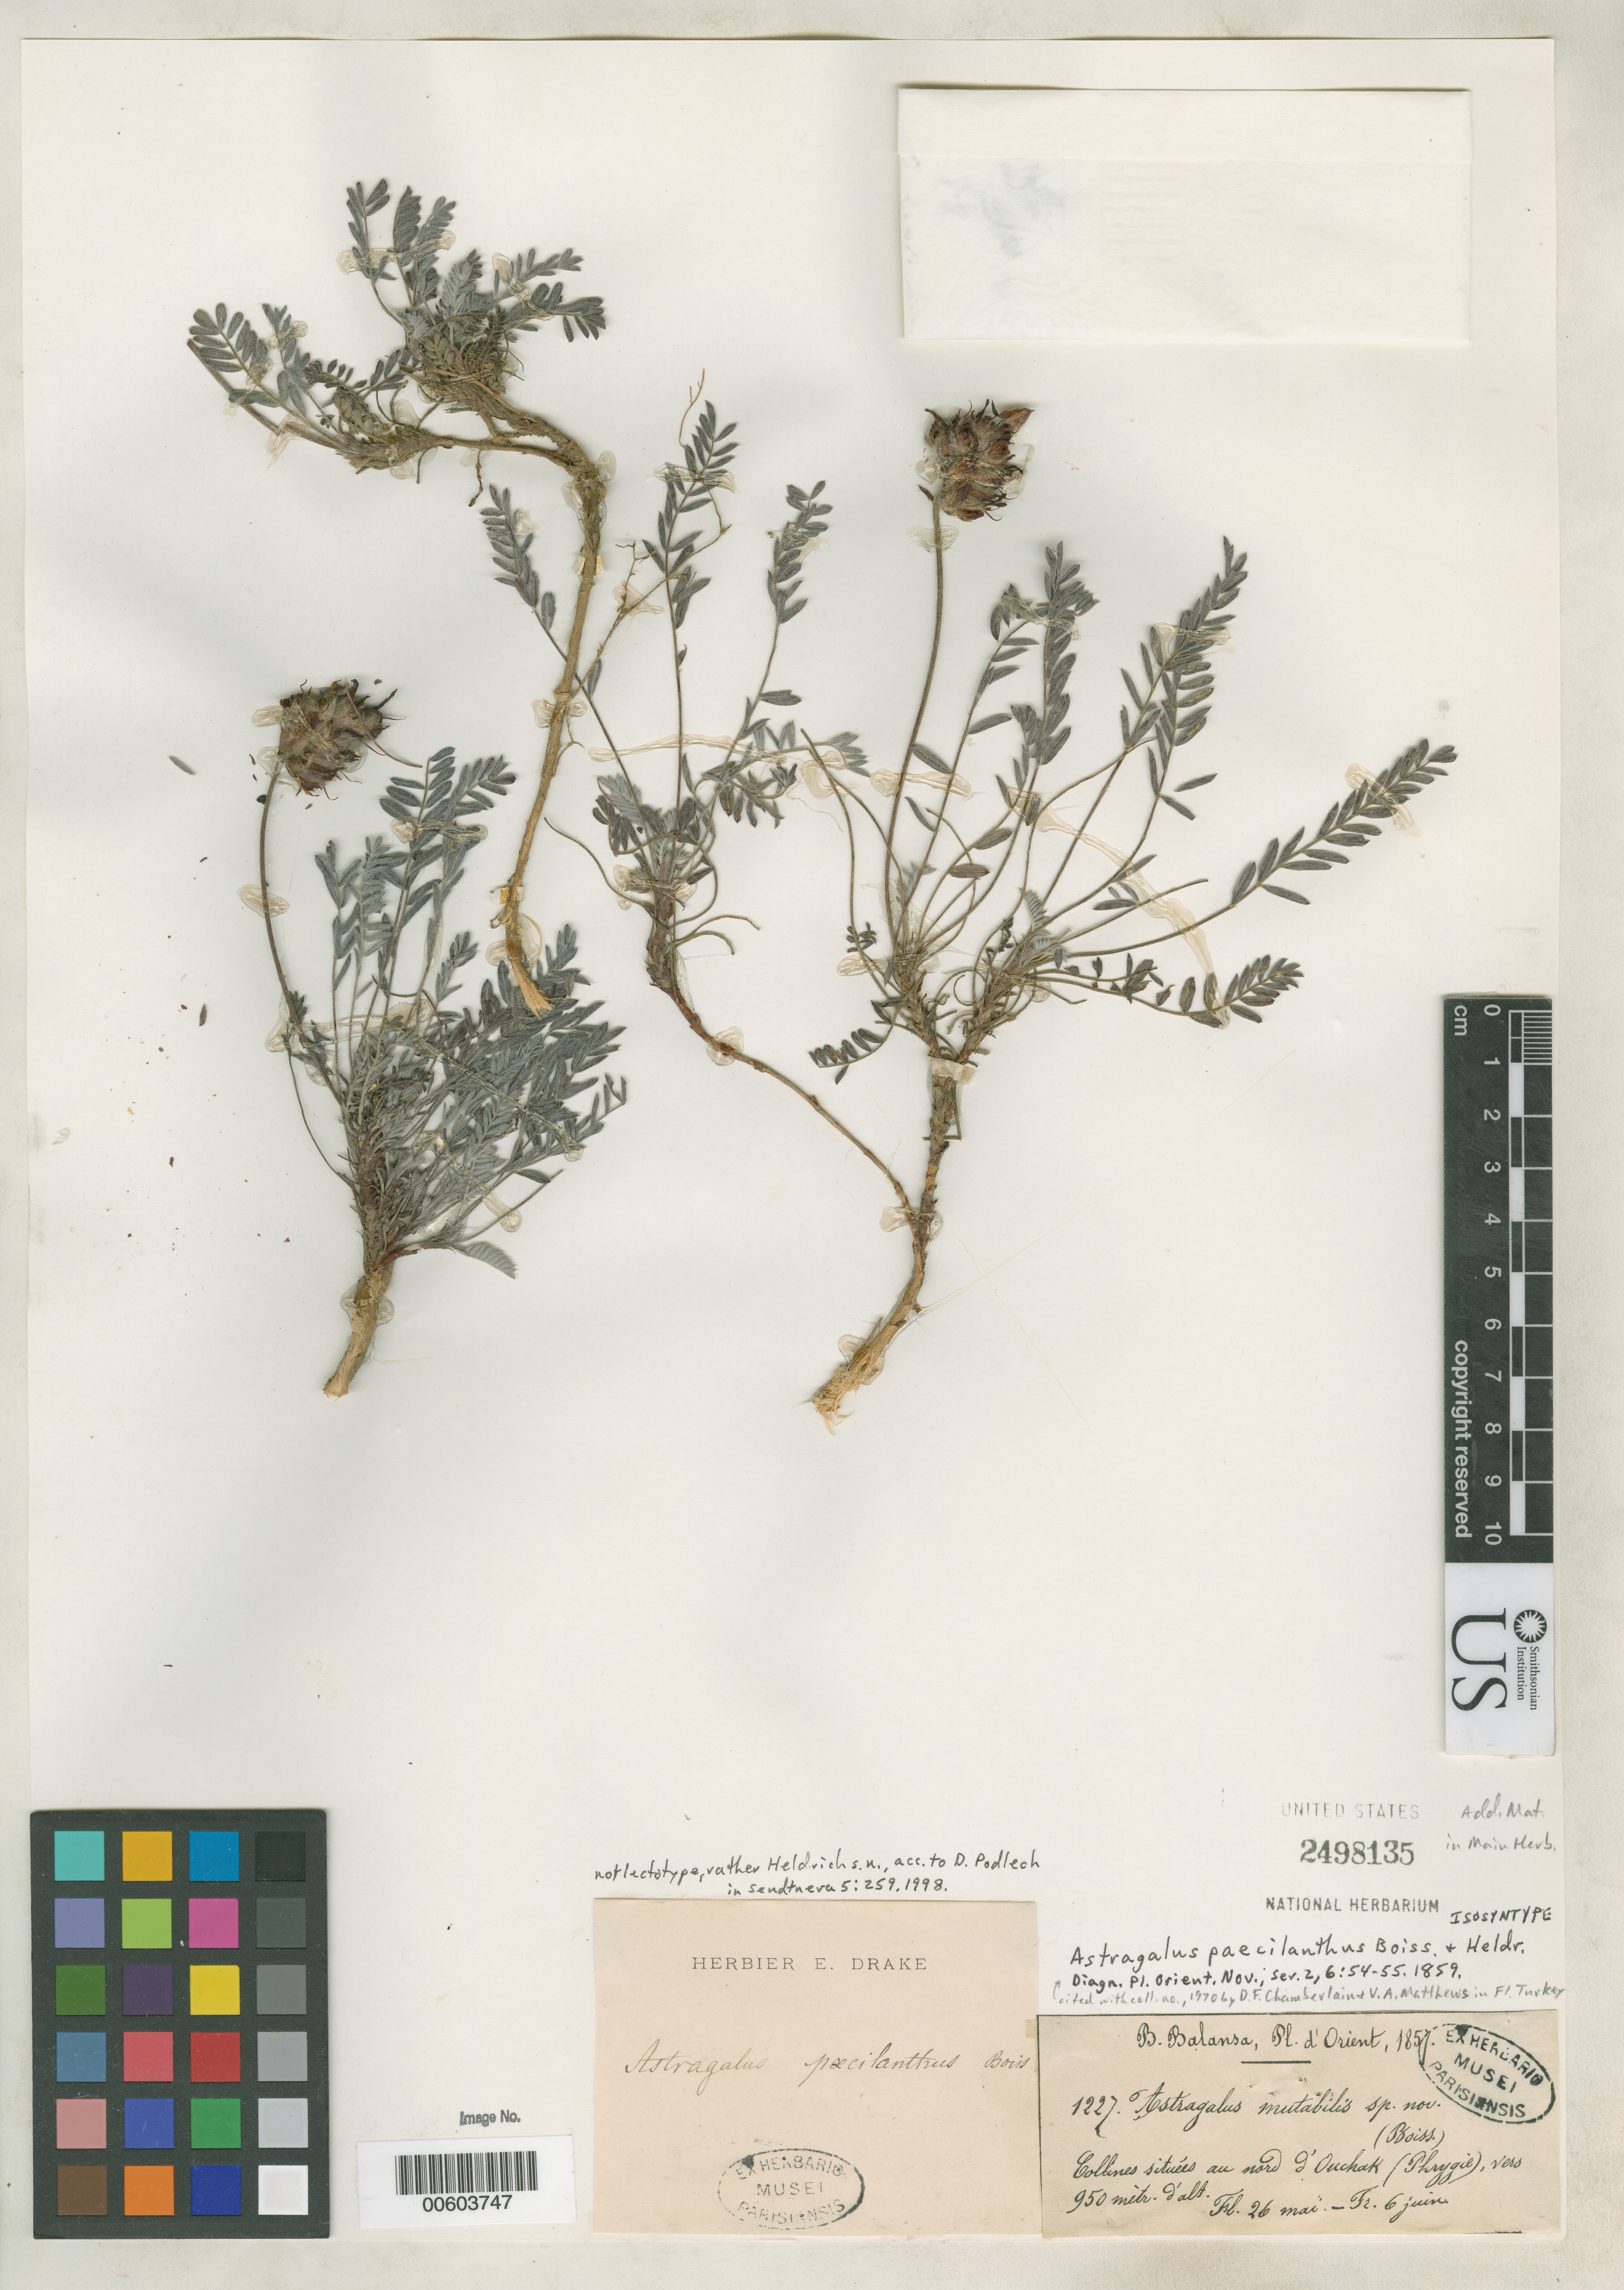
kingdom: Plantae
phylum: Tracheophyta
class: Magnoliopsida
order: Fabales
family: Fabaceae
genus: Astragalus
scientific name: Astragalus paecilanthus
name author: Boiss. & Heldr. in Boiss.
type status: Isosyntype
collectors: B. Balansa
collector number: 1227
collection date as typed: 26 May 1857 to 06 Jun 1857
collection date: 1857-05-26/1857-06-06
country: Turkey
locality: Collines Situees au Nord Ouchah Phygiae.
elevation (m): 950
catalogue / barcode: US 2498135